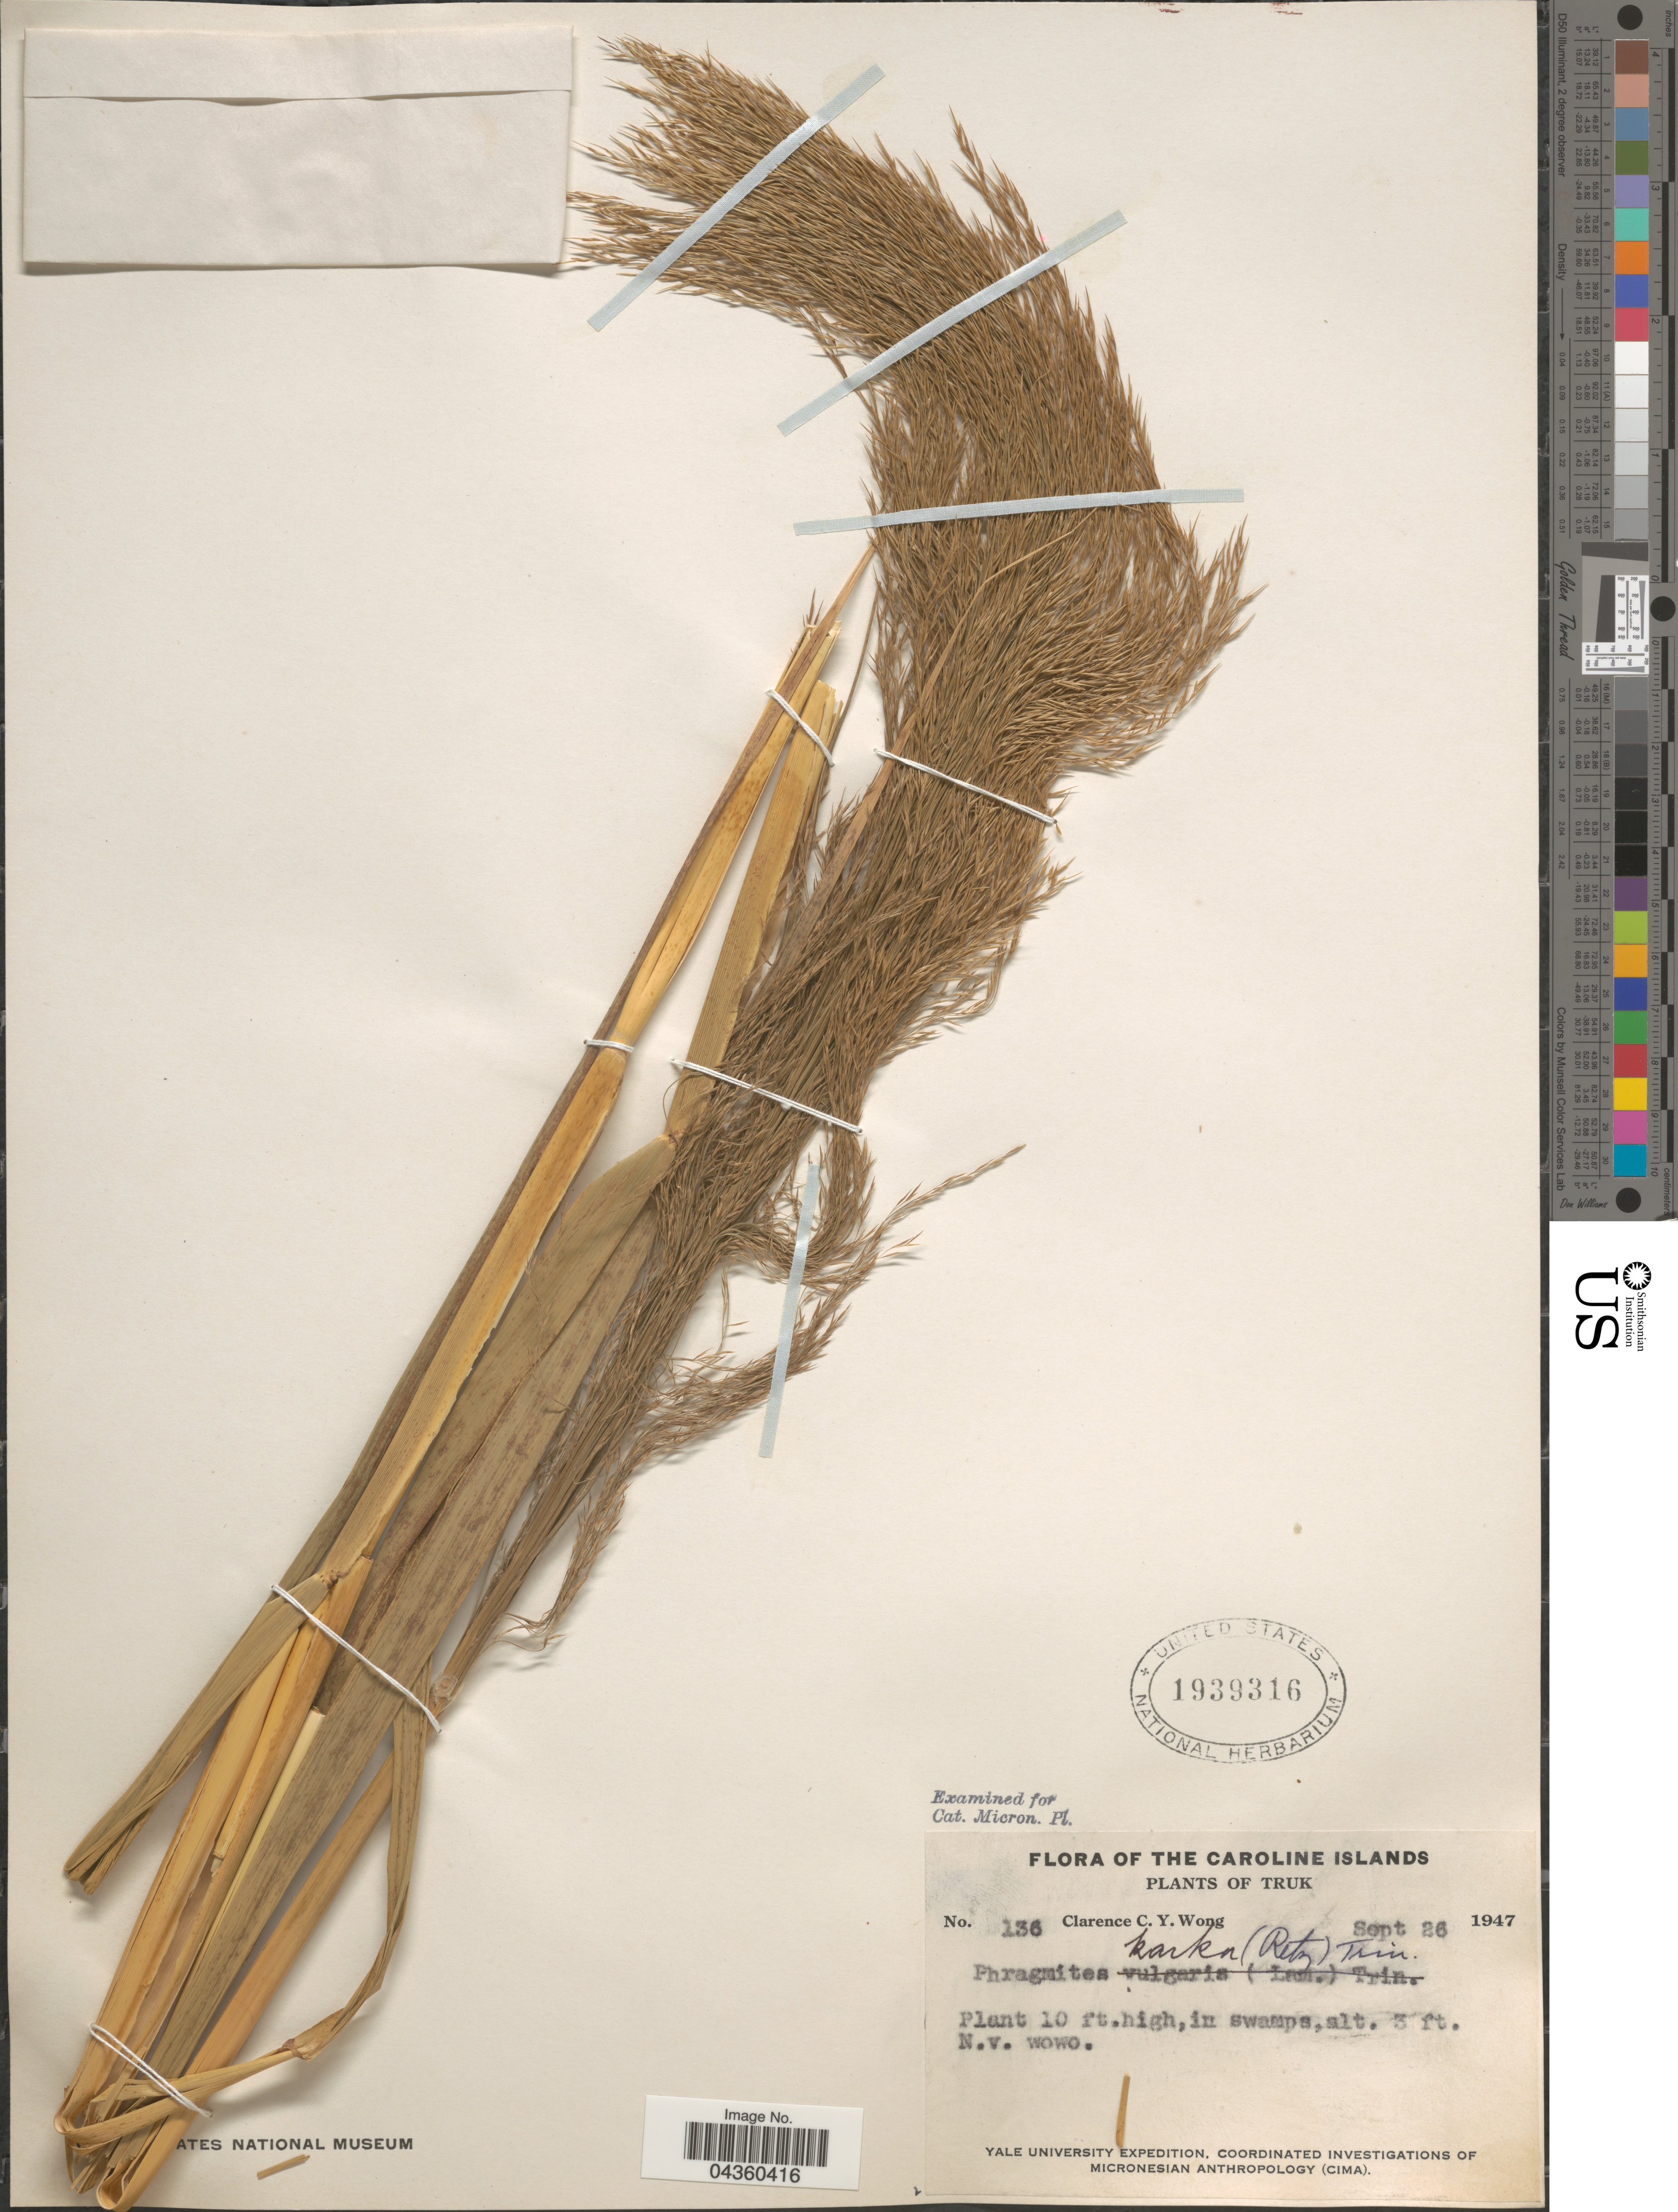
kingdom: Plantae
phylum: Tracheophyta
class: Liliopsida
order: Poales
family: Poaceae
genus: Phragmites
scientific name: Phragmites karka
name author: (Retz.) Trin. ex Steud.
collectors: C. Y. C. Wong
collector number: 136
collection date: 1947-09-26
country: Micronesia, Federated States of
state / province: Truk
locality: The Caroline Islands. Yale University Expedition.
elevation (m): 1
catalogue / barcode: US 1939316